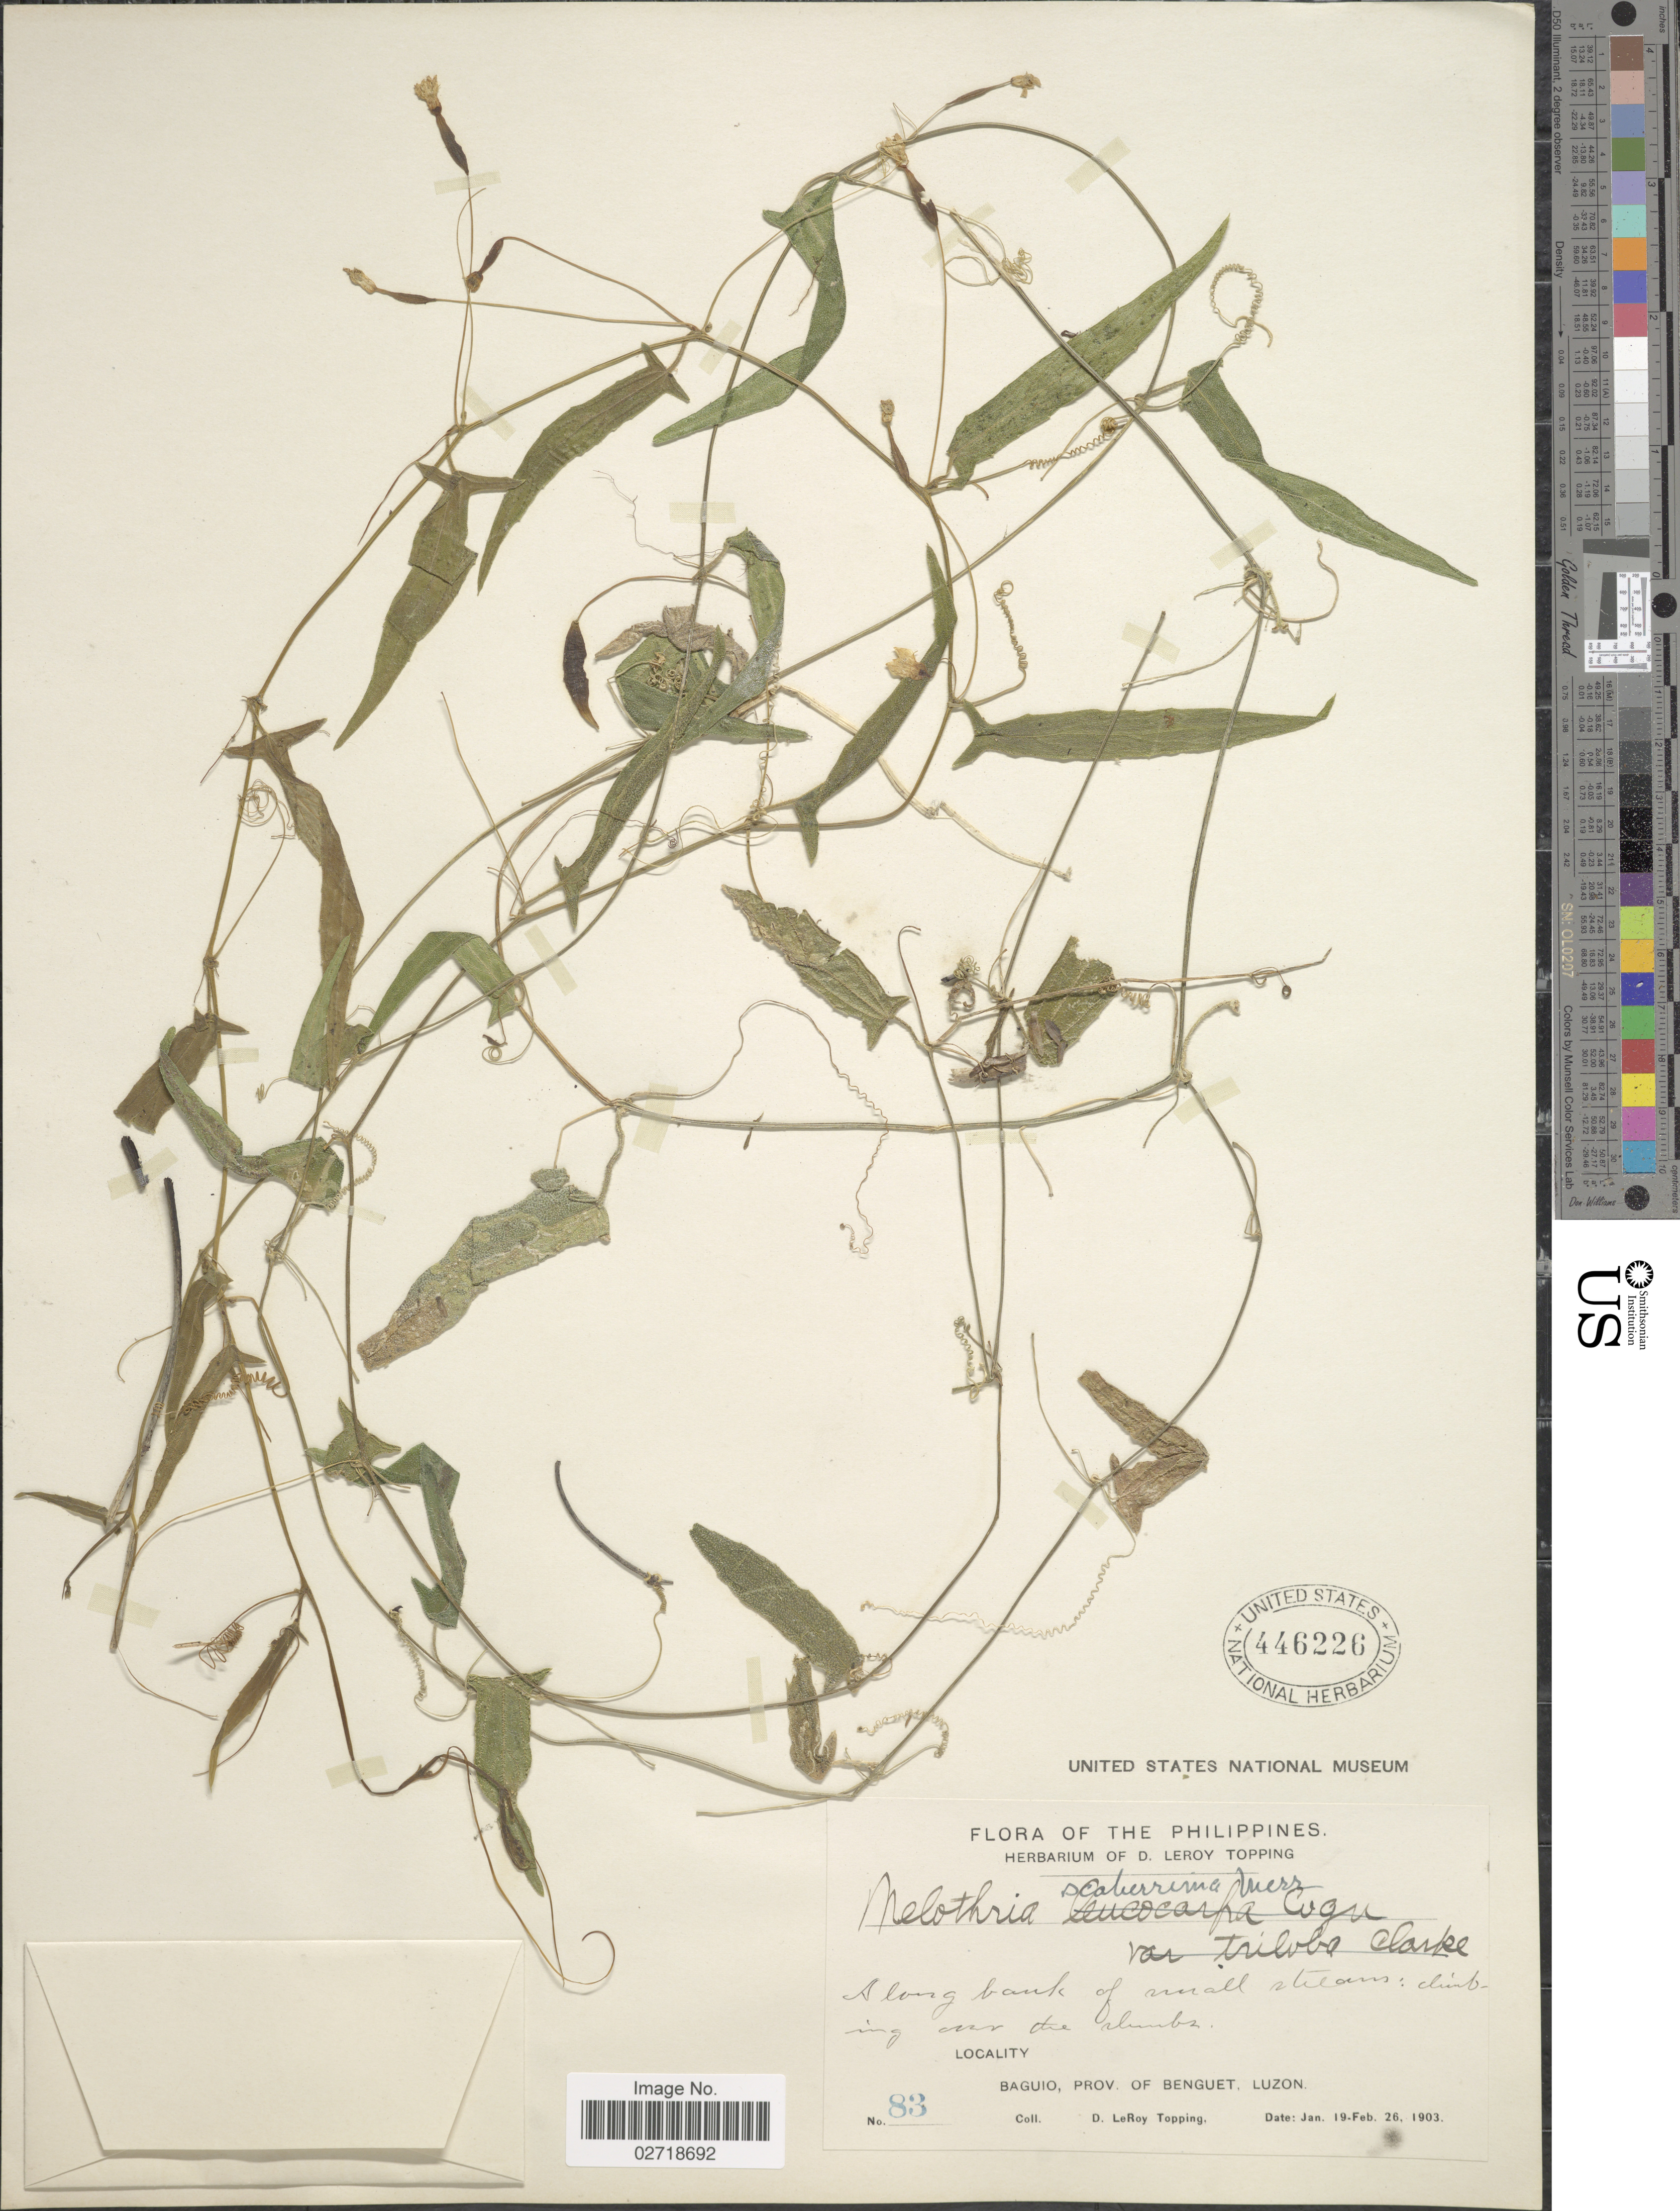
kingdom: Plantae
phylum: Tracheophyta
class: Magnoliopsida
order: Cucurbitales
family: Cucurbitaceae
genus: Melothria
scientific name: Melothria scaberrima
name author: Merr.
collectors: D. L. Topping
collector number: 83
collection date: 1903-01-19/1903-02-26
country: Philippines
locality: Baguio, Prov. of Benguet, Luzon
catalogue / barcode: US 446226